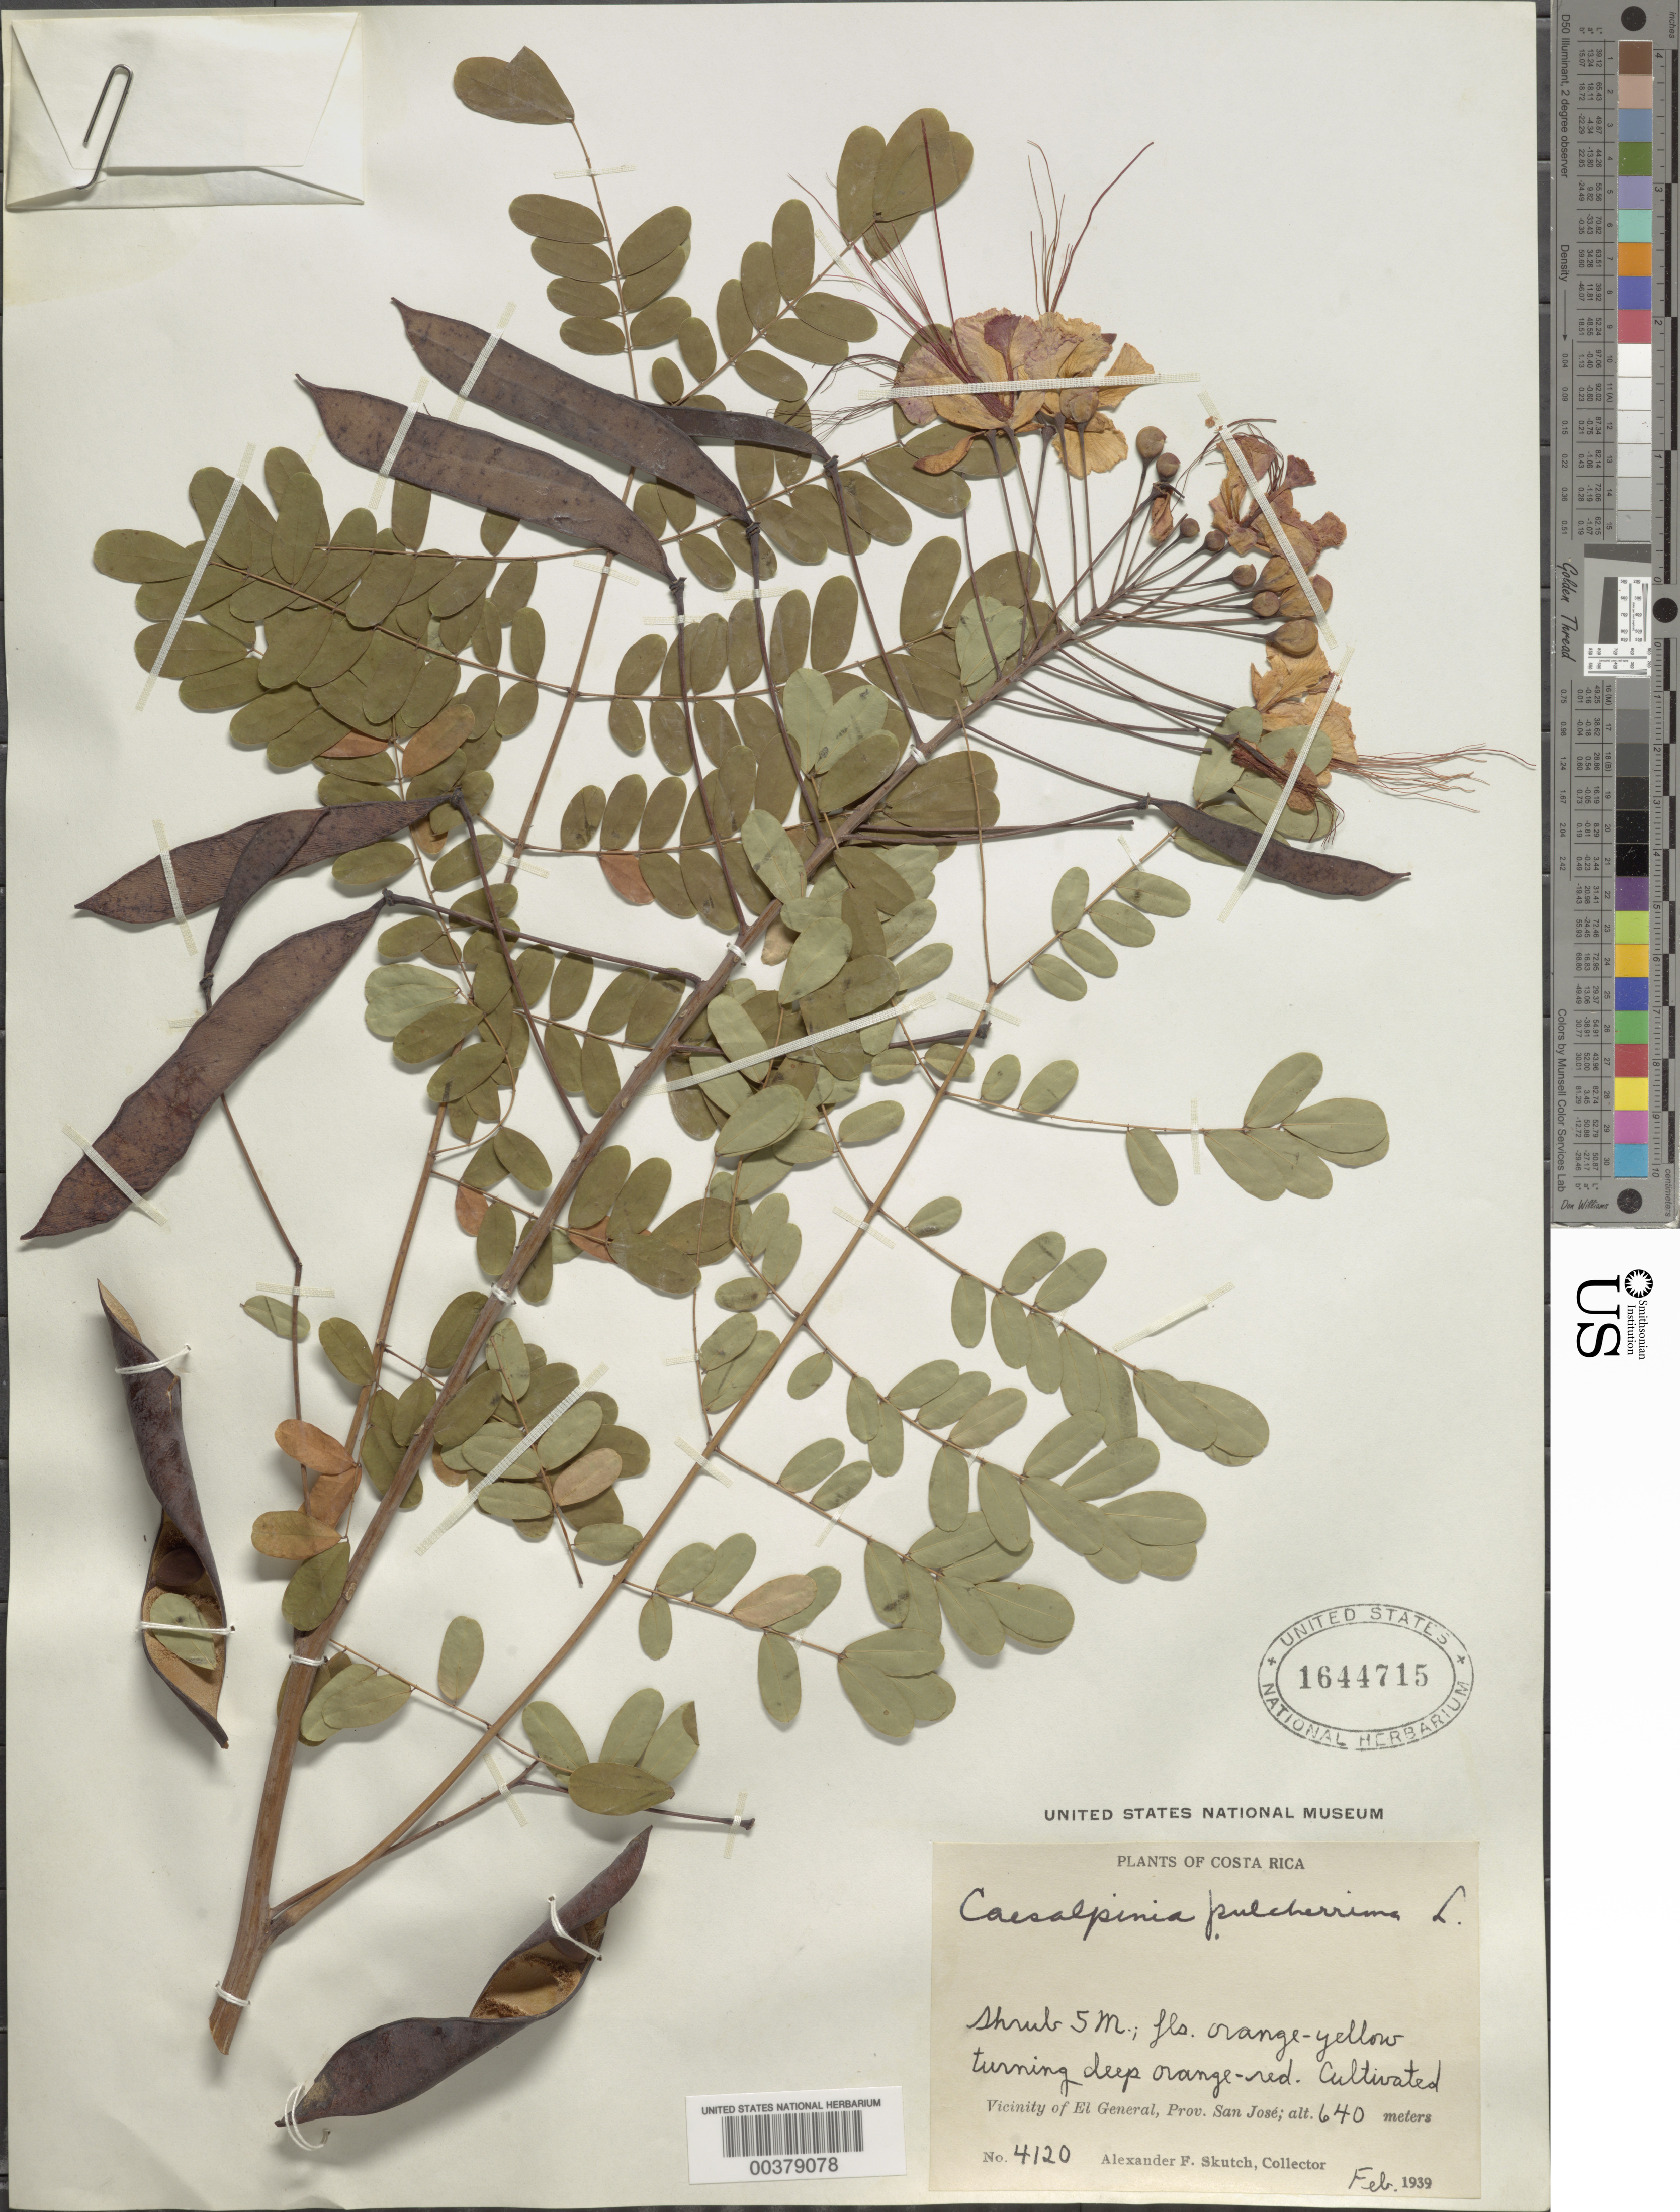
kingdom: Plantae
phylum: Tracheophyta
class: Magnoliopsida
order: Fabales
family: Fabaceae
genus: Caesalpinia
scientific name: Caesalpinia pulcherrima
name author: (L.) Sw.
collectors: J. N. Rose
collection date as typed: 11 Sep 1920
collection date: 1920-09-11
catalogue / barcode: US 1644715